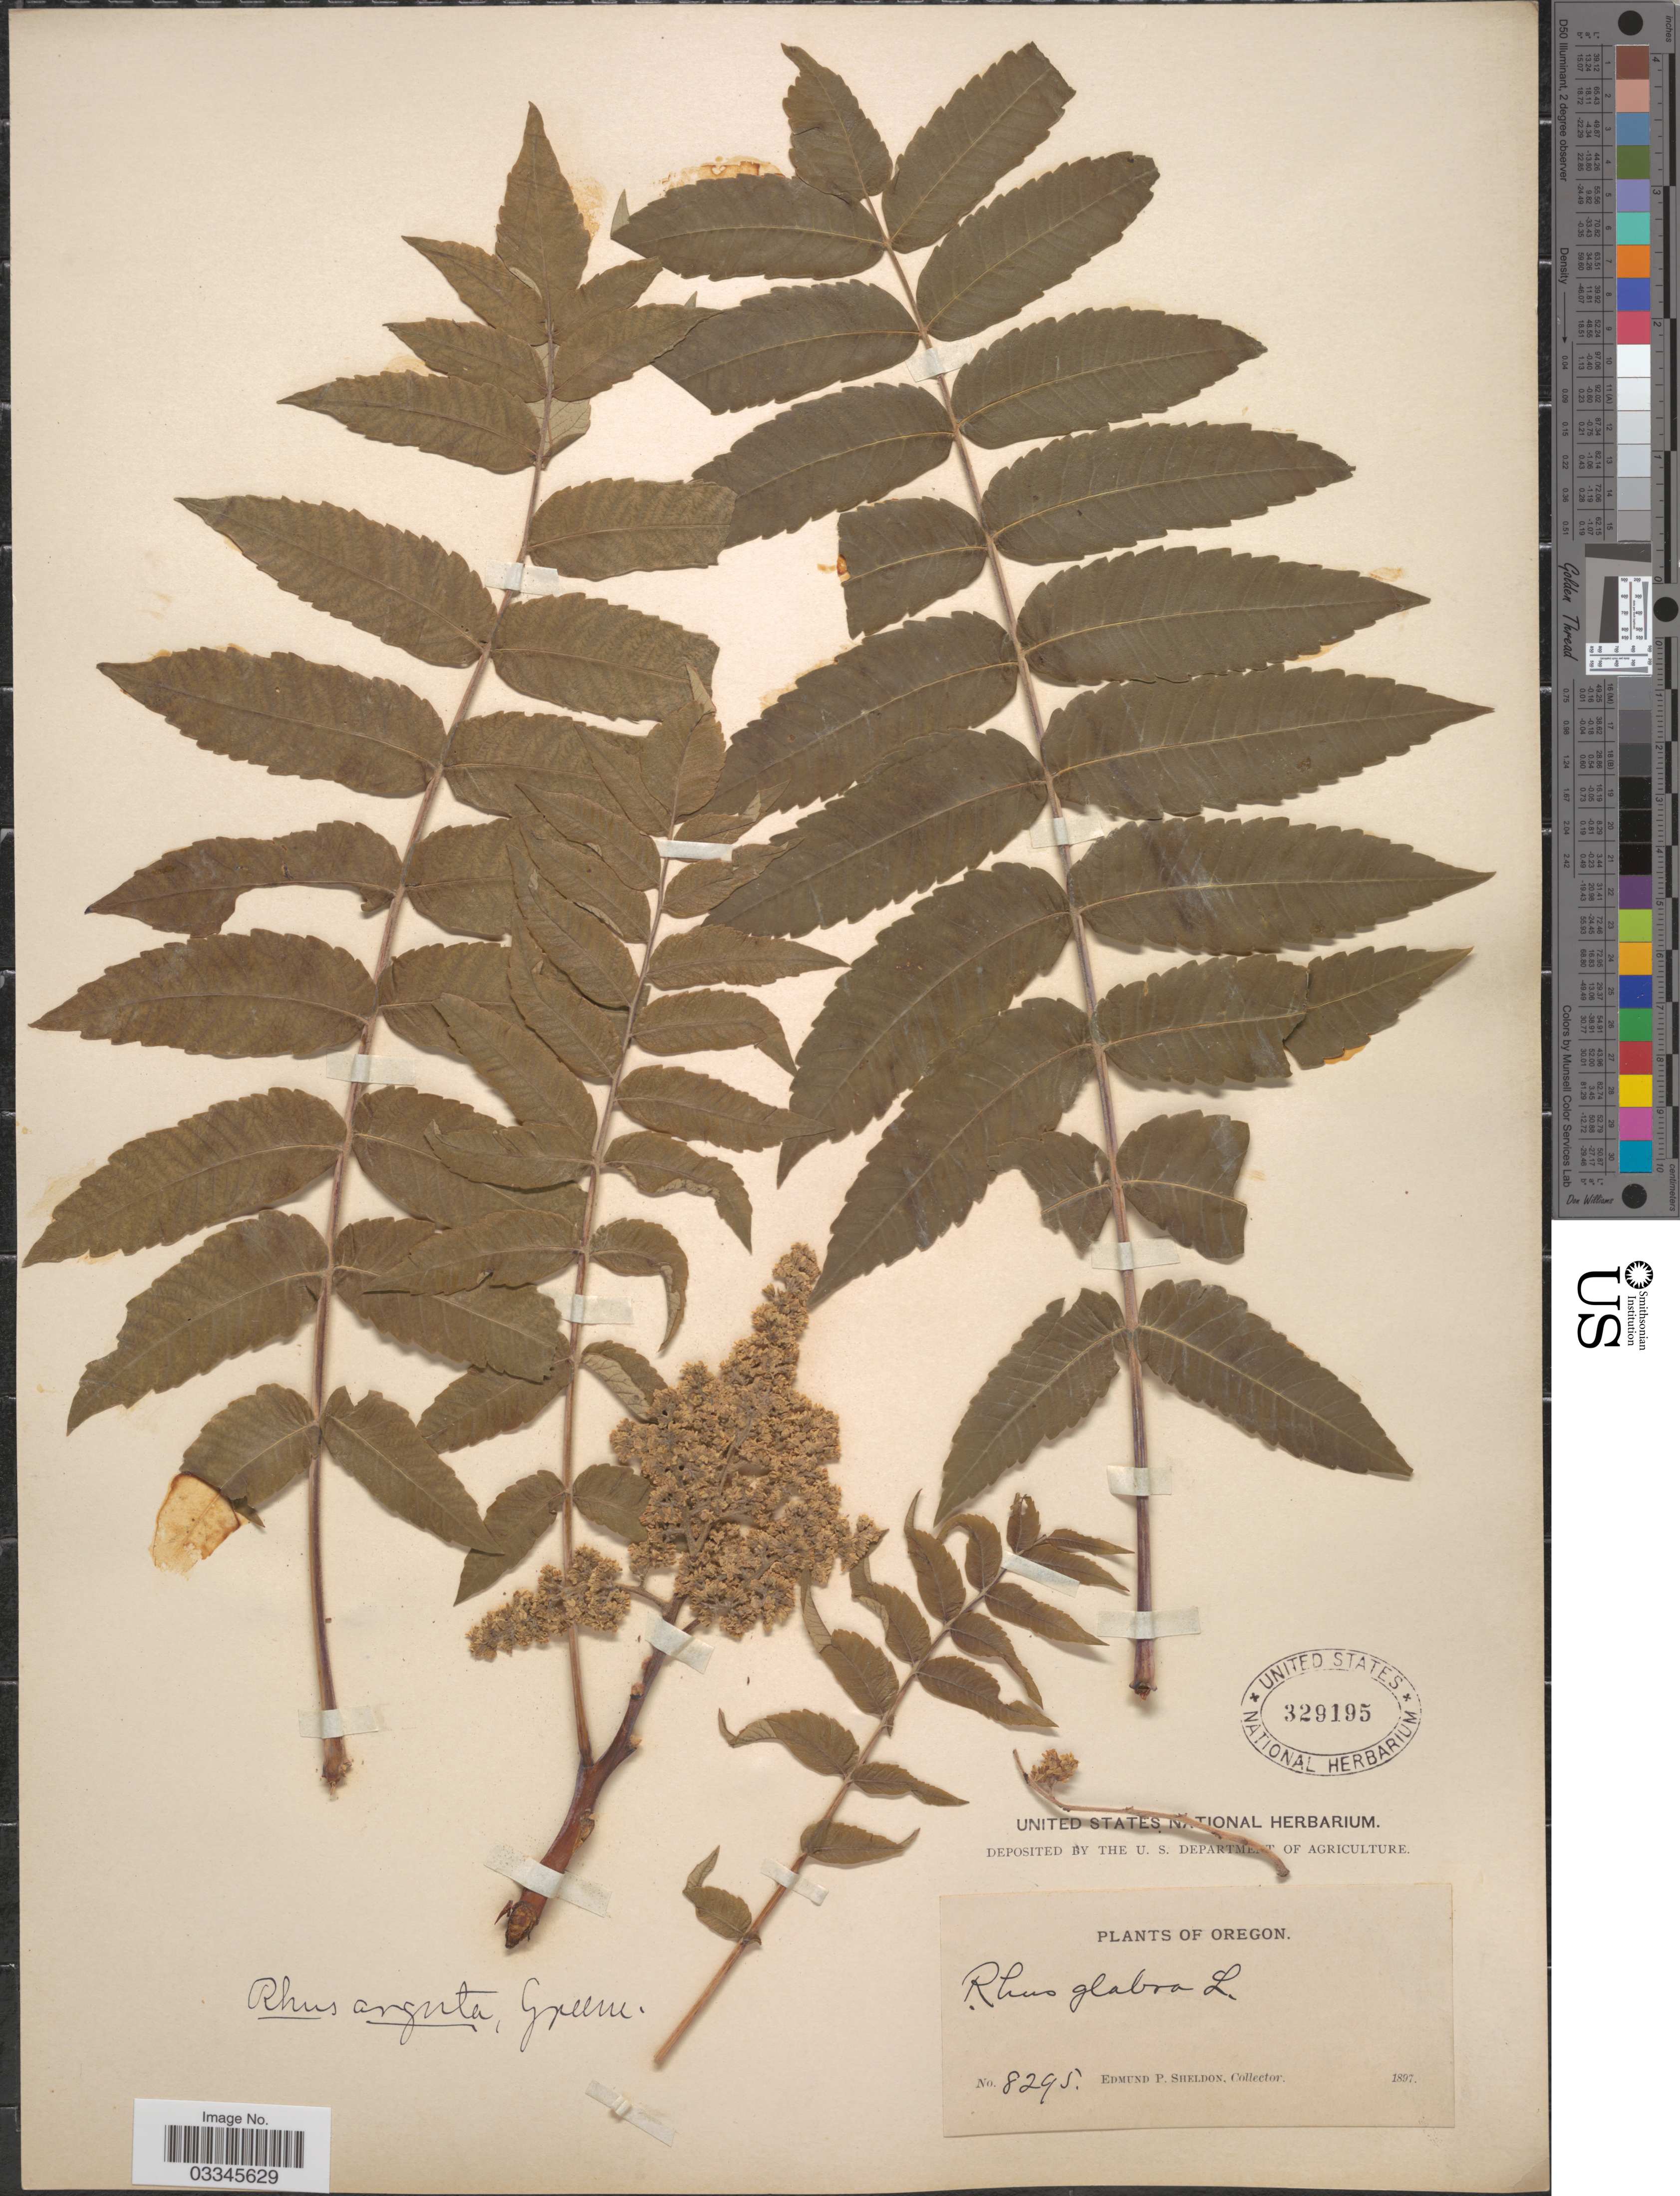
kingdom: Plantae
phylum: Tracheophyta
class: Magnoliopsida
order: Sapindales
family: Anacardiaceae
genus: Rhus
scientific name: Rhus arguta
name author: Greene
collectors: E. P. Sheldon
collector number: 8295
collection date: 1897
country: United States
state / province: Oregon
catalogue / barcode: US 329195